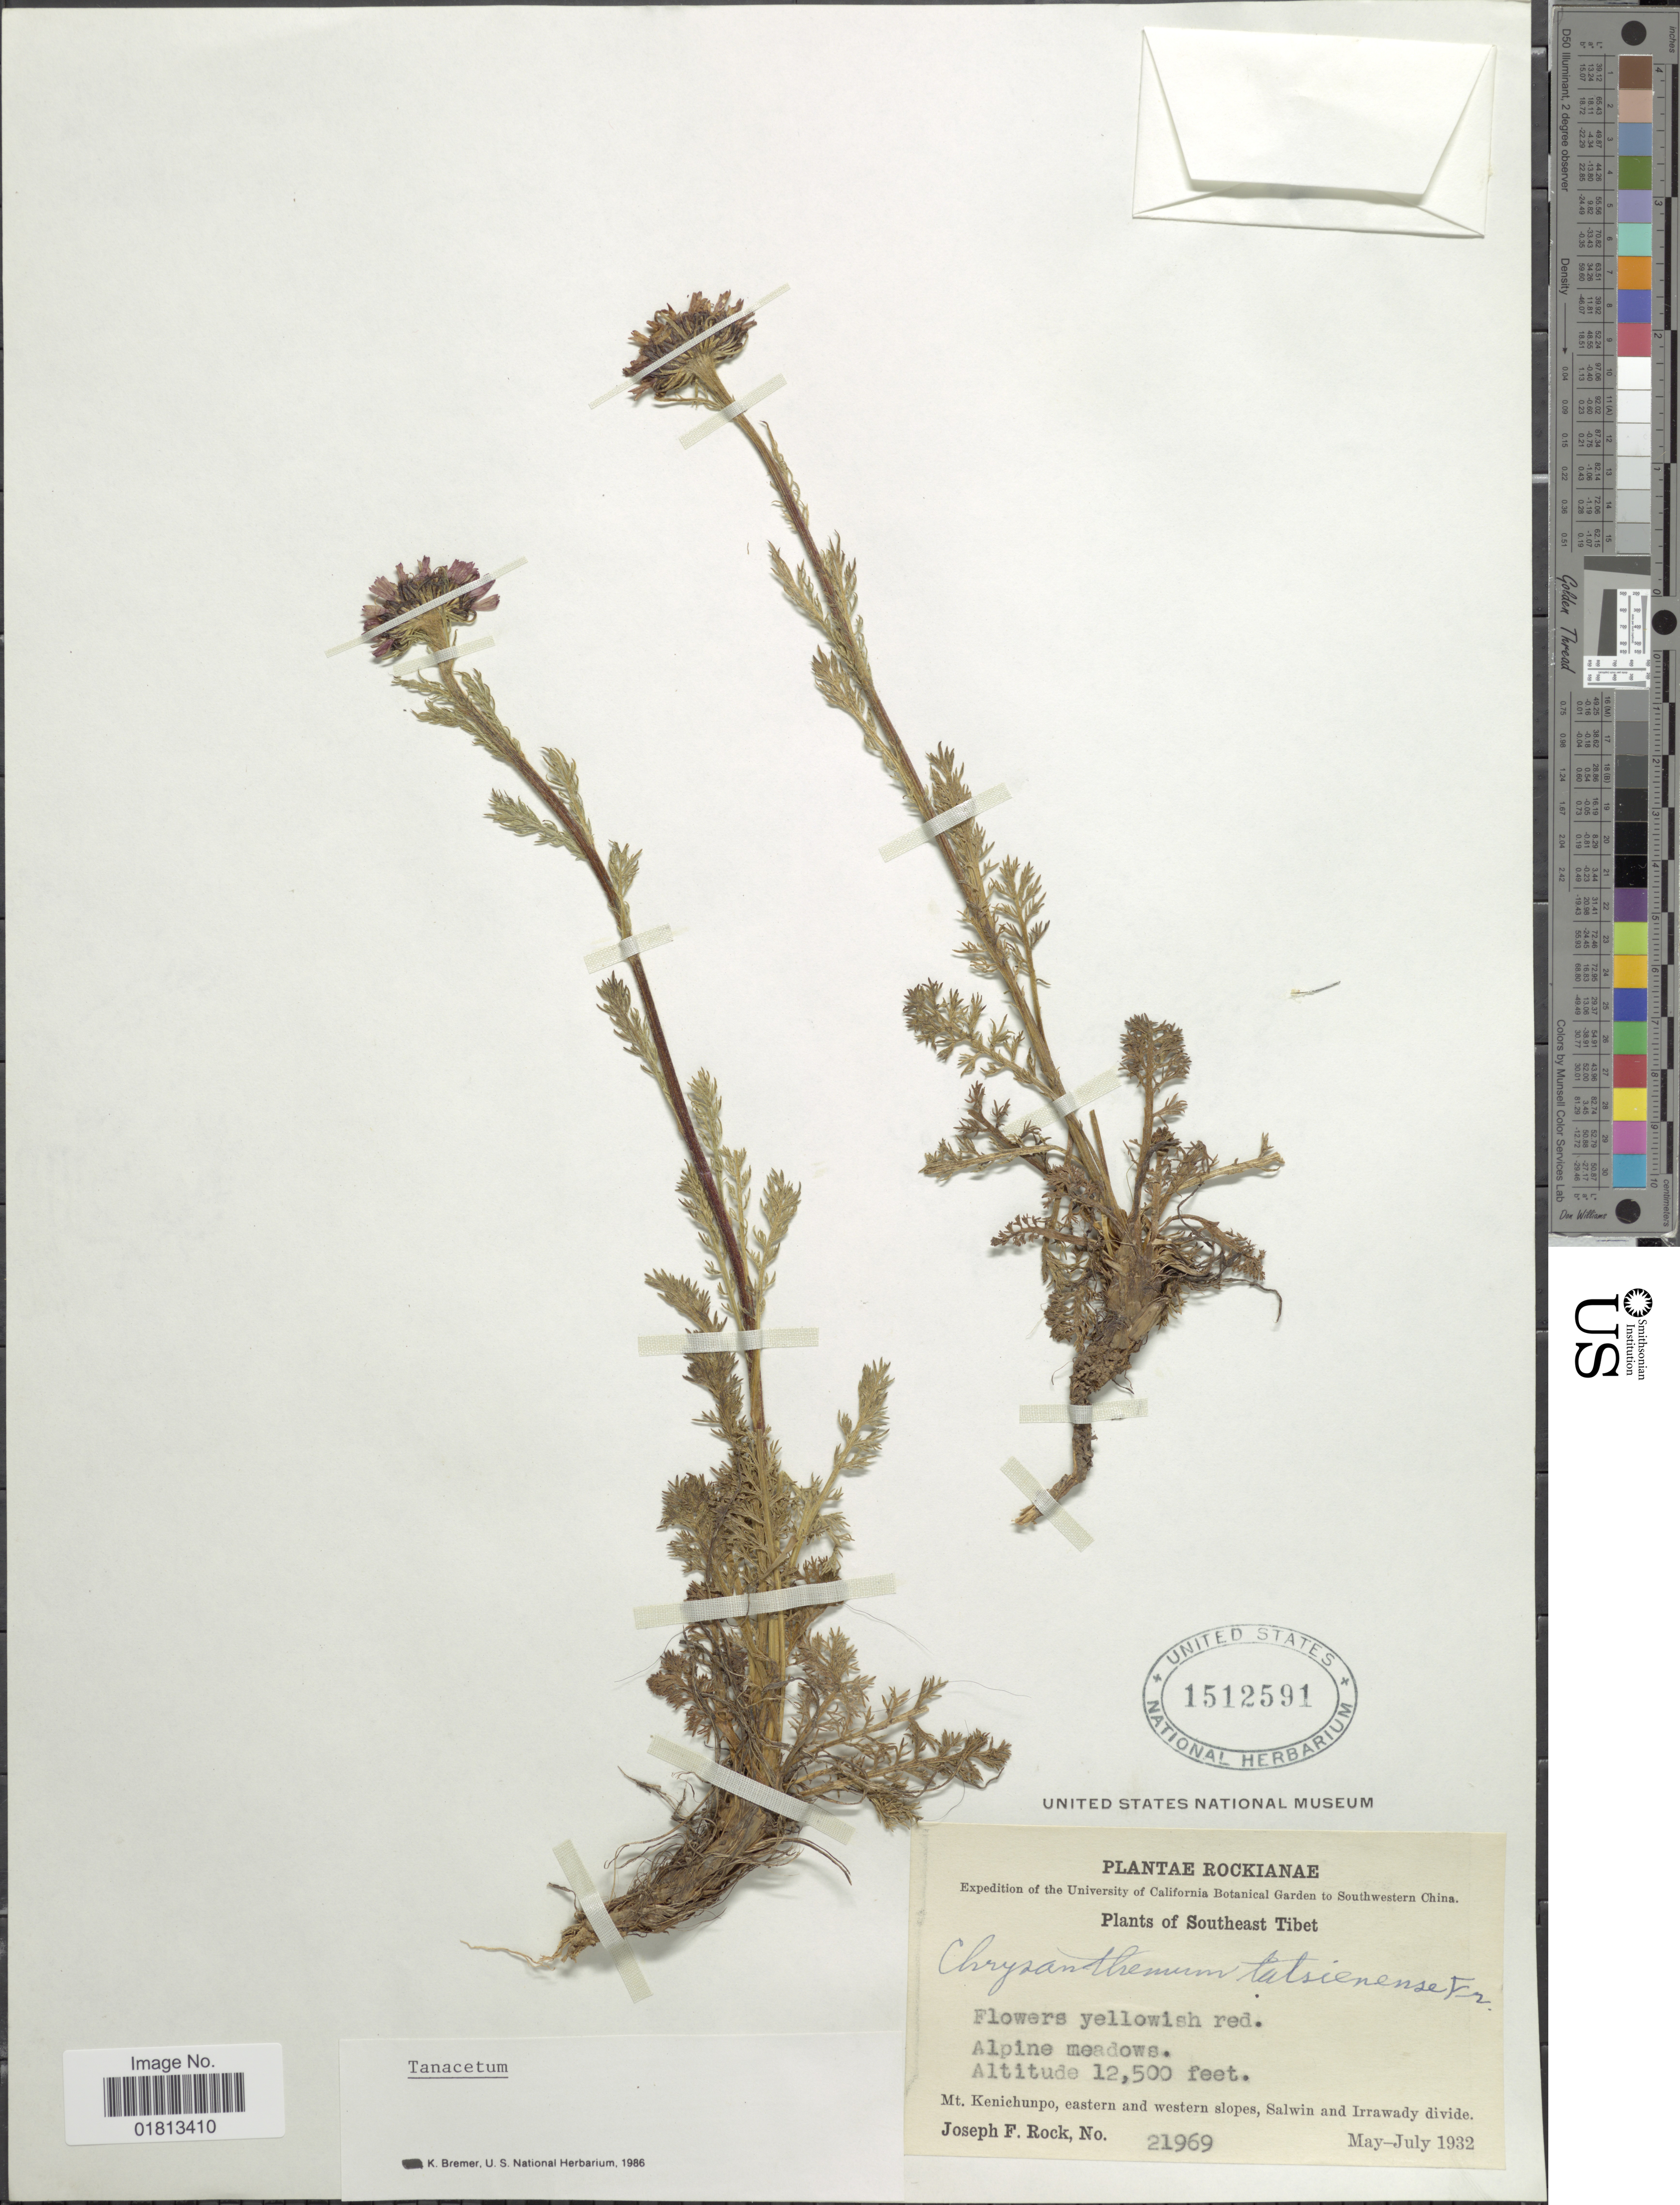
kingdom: Plantae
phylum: Tracheophyta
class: Magnoliopsida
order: Asterales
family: Asteraceae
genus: Tanacetum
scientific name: Tanacetum tatsienensis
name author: (Bureau & Franch.) K. Bremer & Humphries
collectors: J. F. Rock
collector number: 21969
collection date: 1932-05/1932-07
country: China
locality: Mt. Kenichunpo, eastern and western slopes, Salwin and Irrawady divide (Southeast Tibet)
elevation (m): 3810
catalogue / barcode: US 1512591